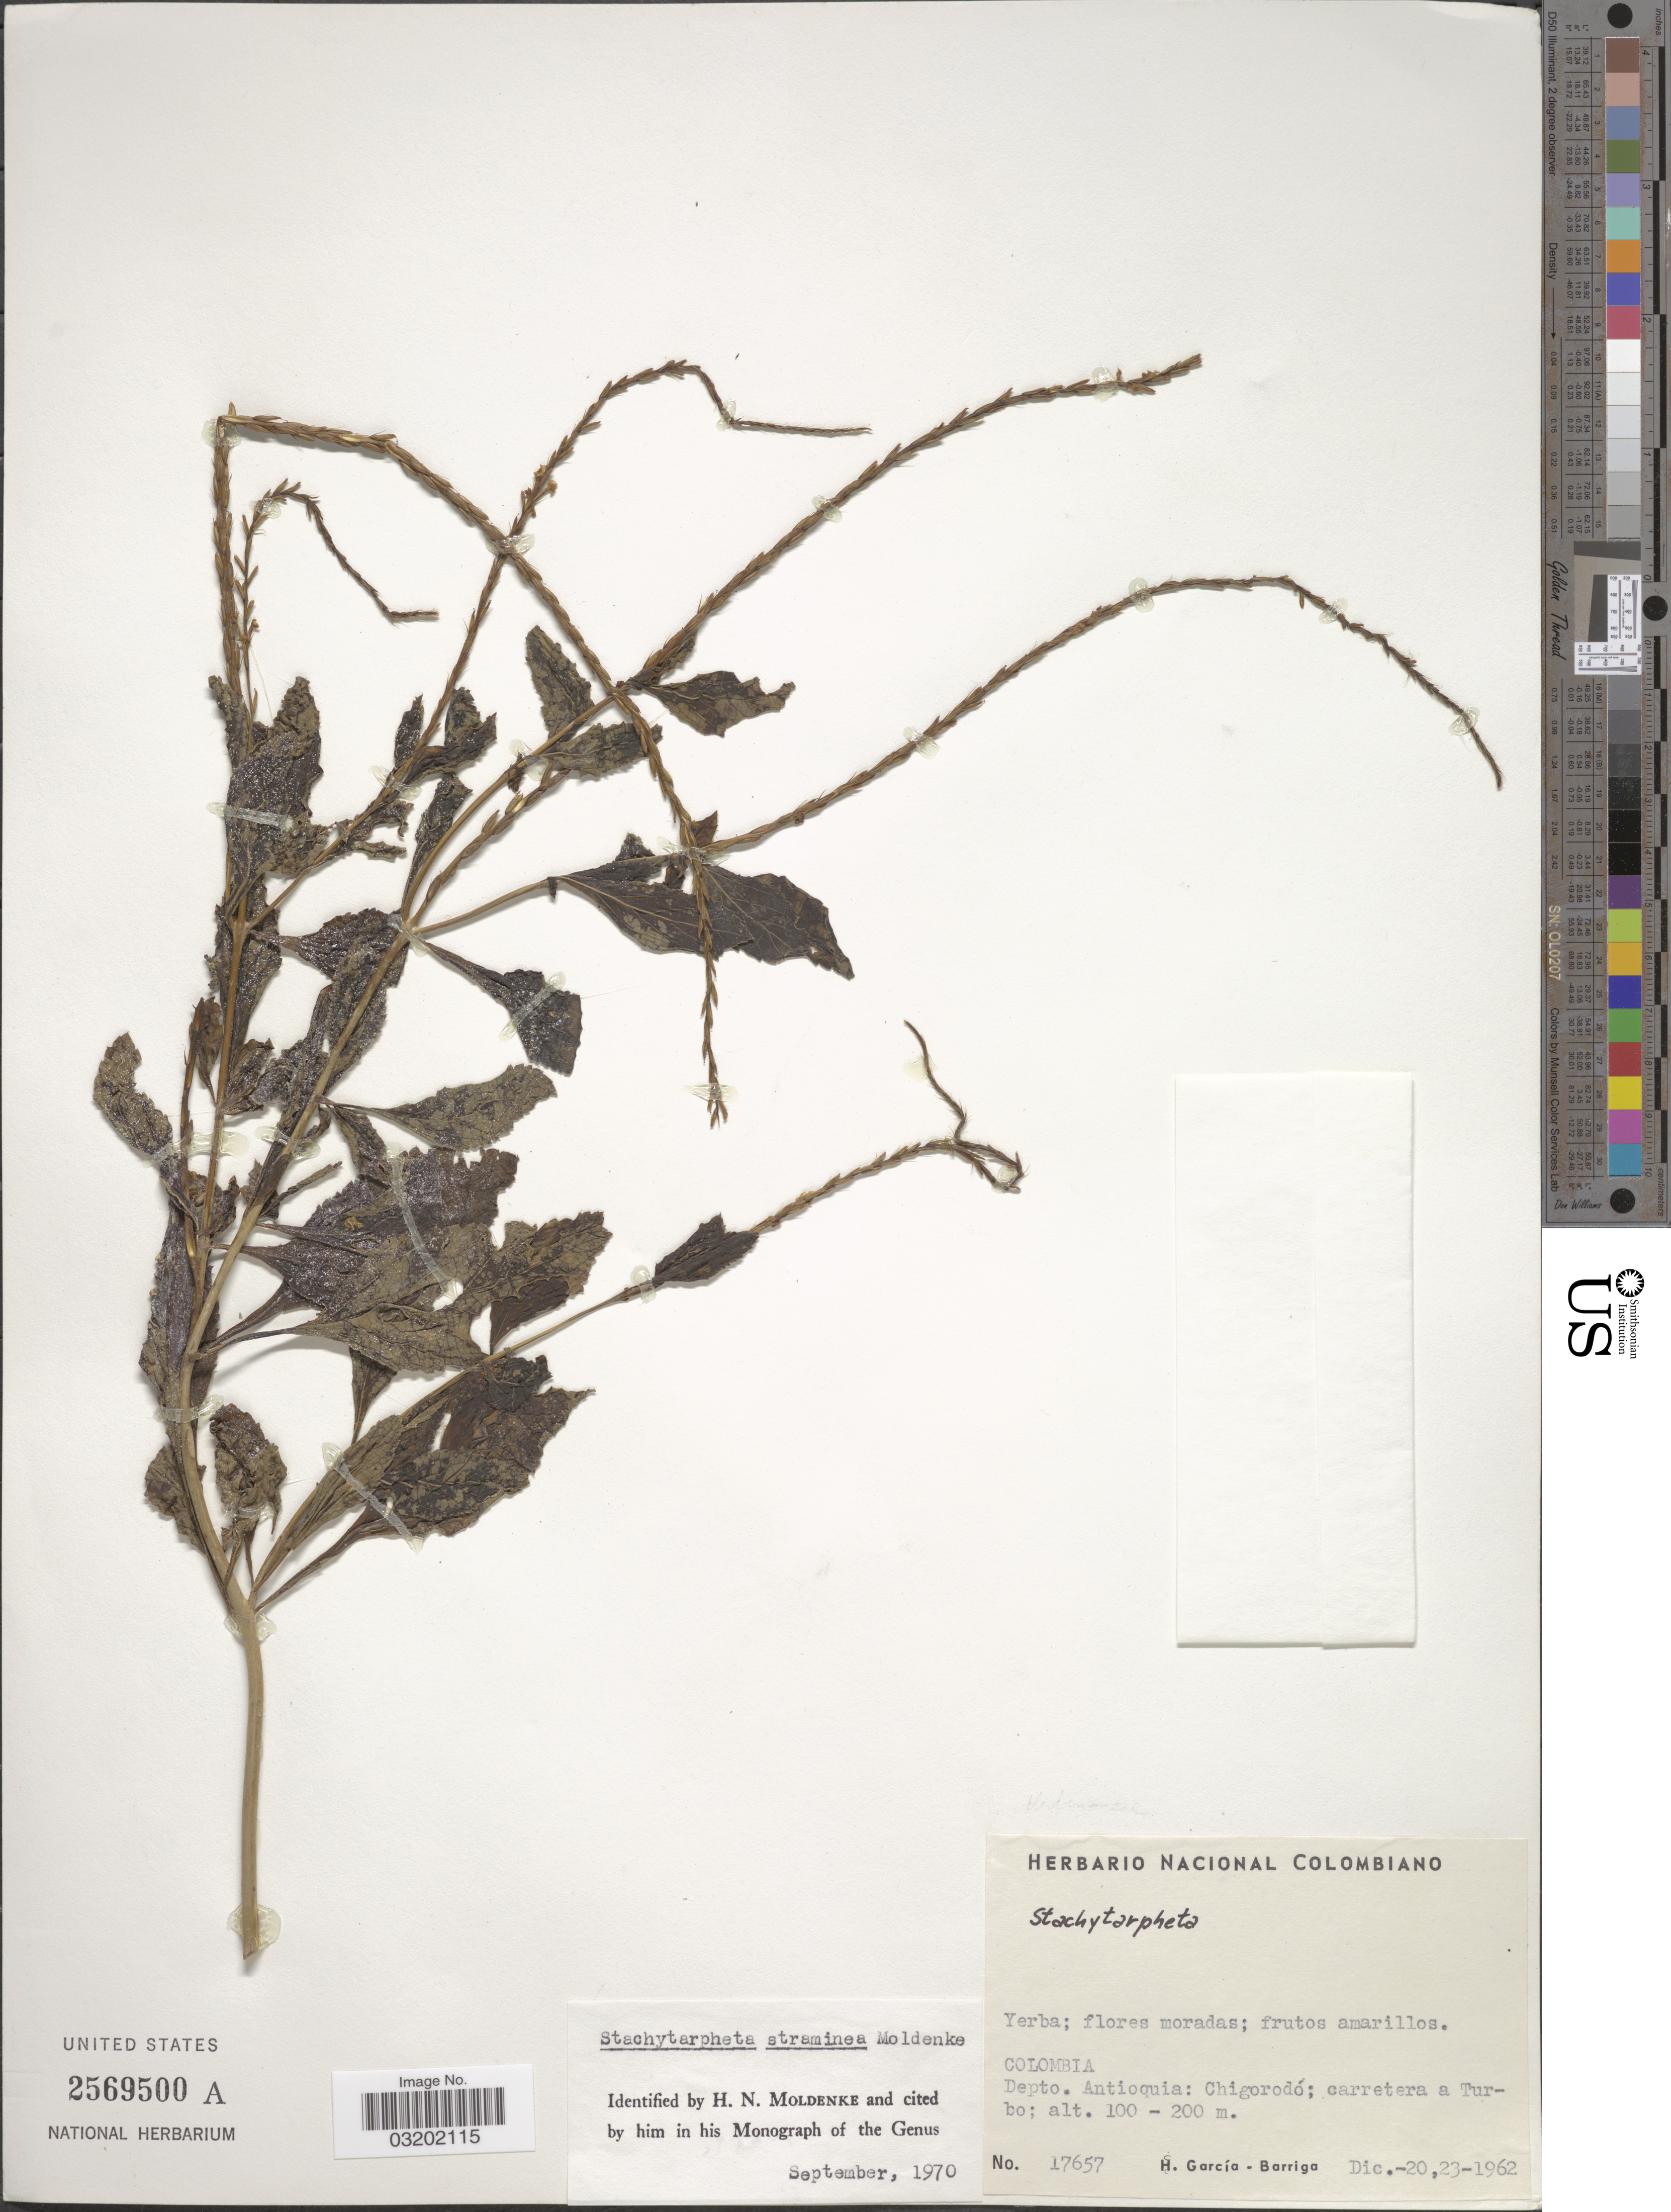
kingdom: Plantae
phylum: Tracheophyta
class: Magnoliopsida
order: Lamiales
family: Verbenaceae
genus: Stachytarpheta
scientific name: Stachytarpheta straminea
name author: Moldenke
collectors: H. García Barriga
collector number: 17657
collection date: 1962-12-20/1962-12-23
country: Colombia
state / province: Antioquia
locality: Depto. Antioquia: Chigorodó; carretera a Turbo.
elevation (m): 100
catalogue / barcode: US 2569500A